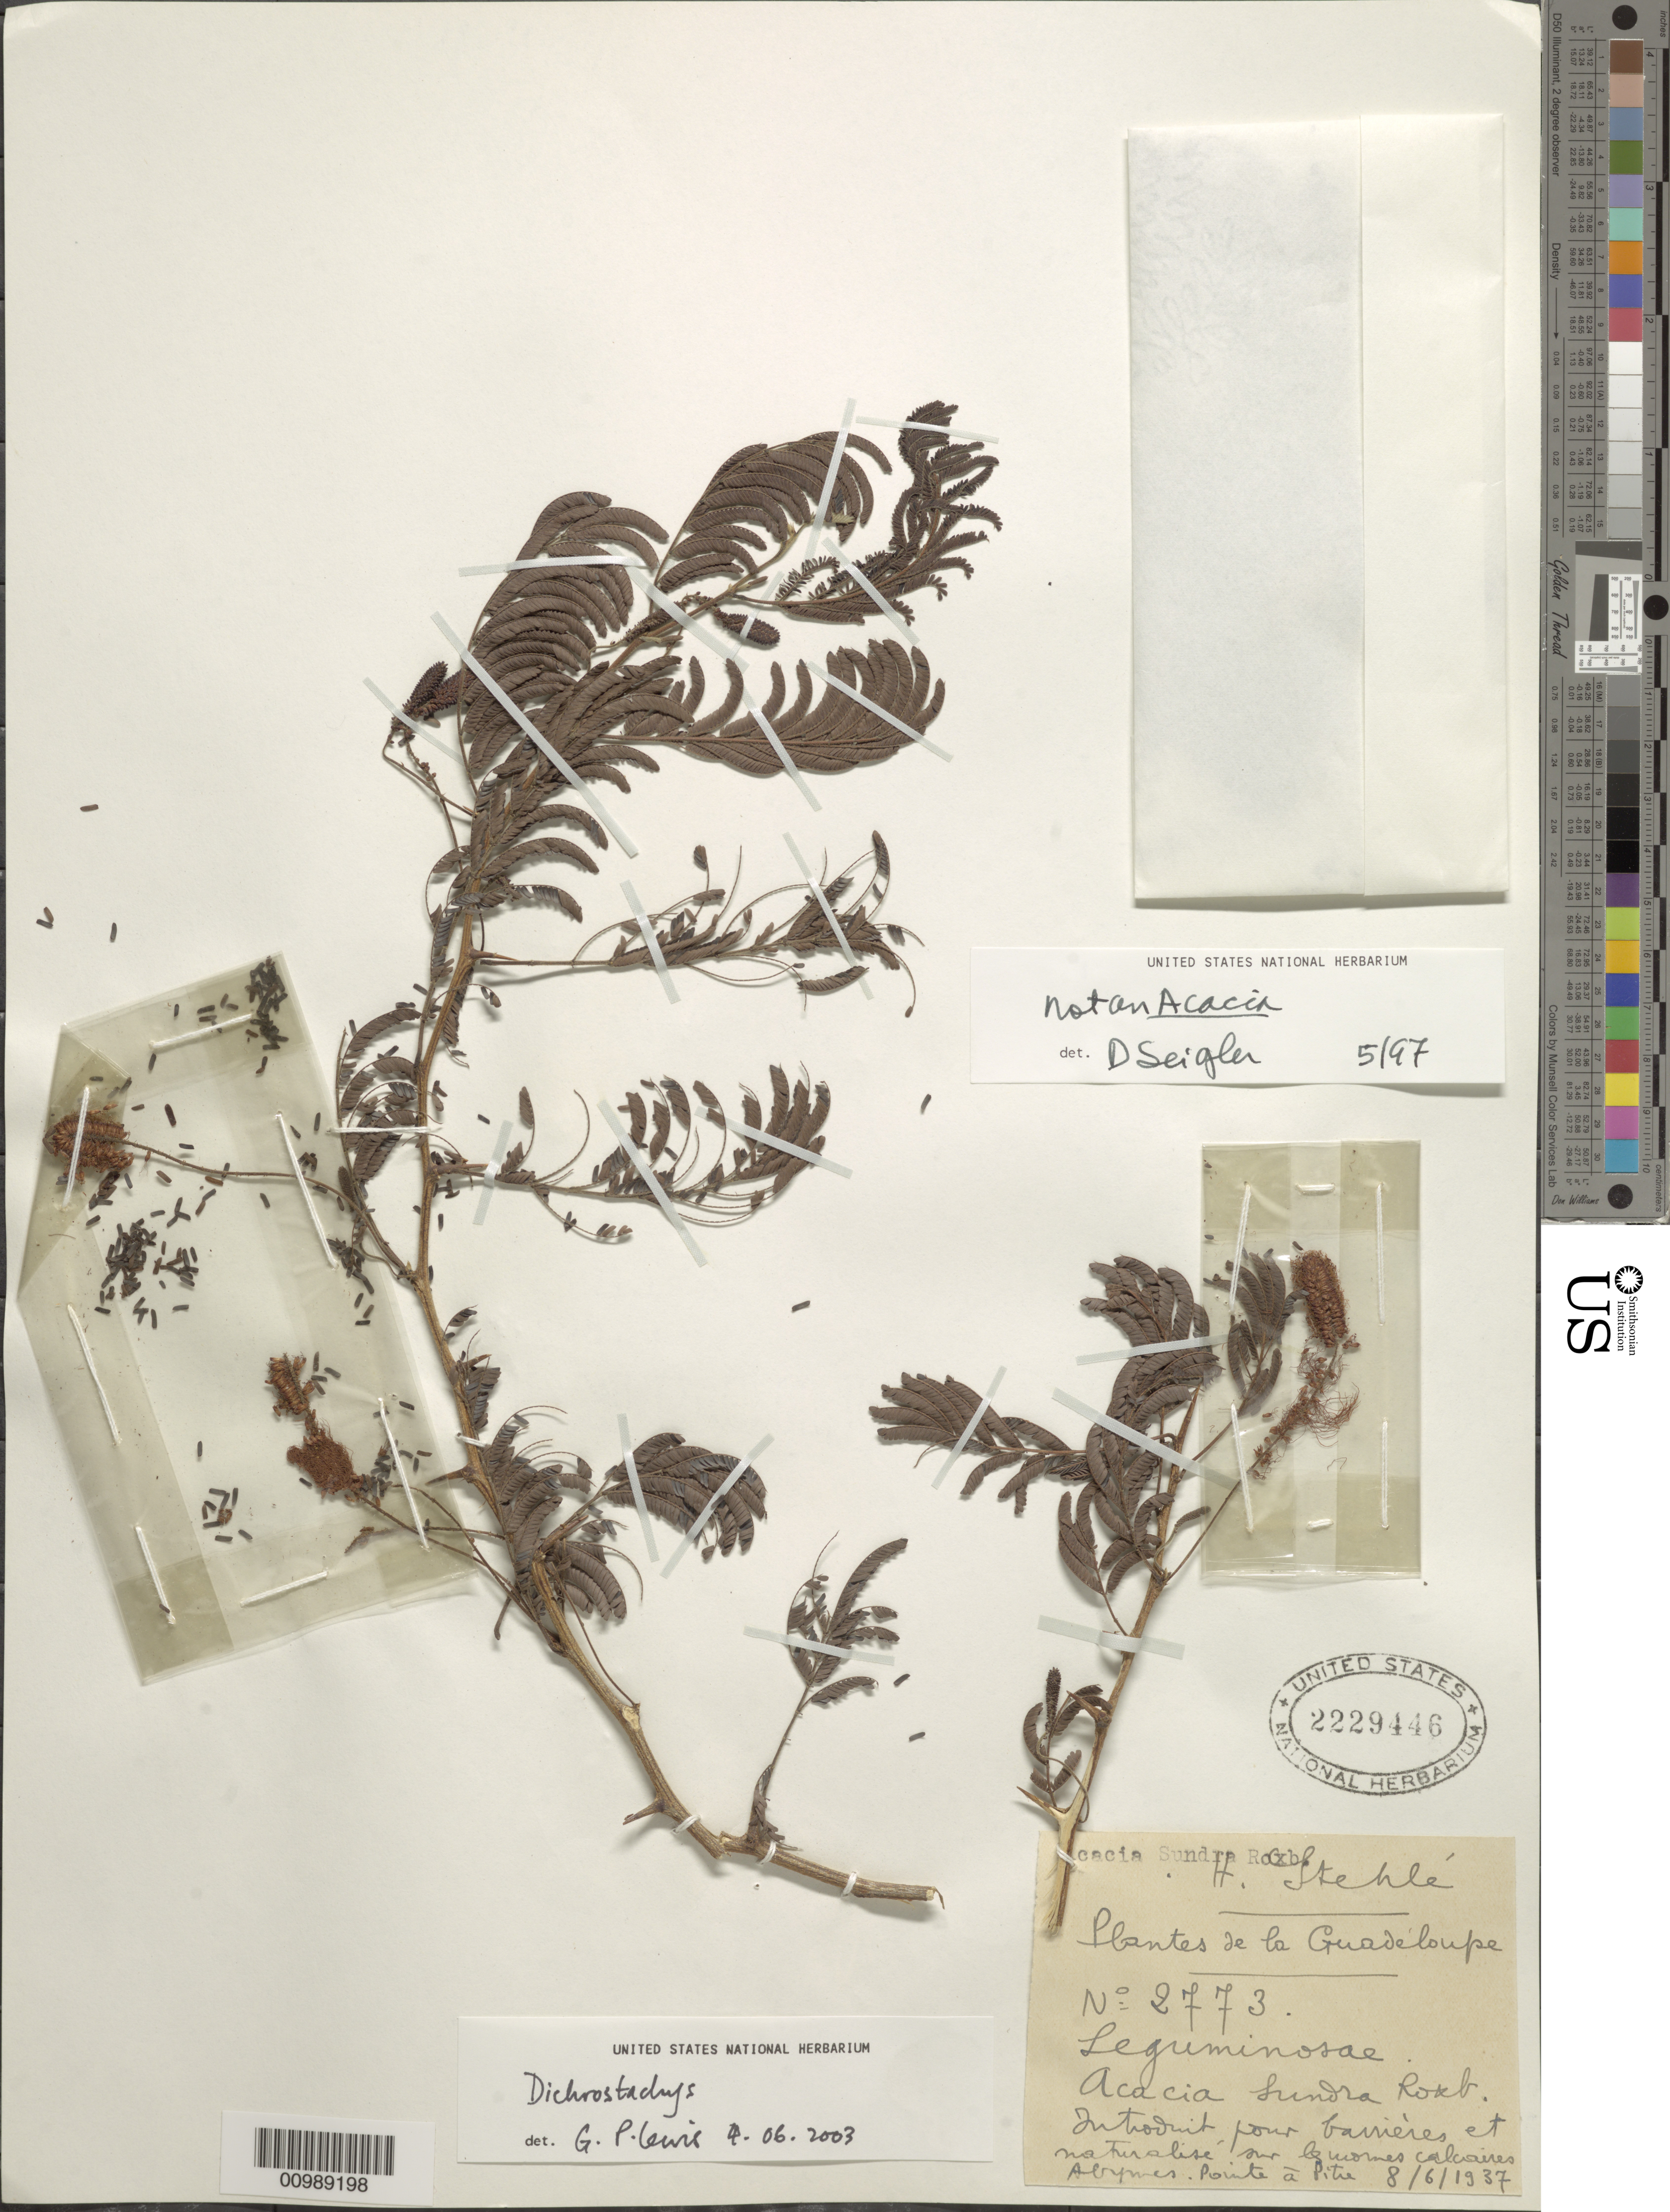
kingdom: Plantae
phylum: Tracheophyta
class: Magnoliopsida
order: Fabales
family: Fabaceae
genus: Dichrostachys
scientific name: Dichrostachys glomerata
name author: (Forssk.) Chiov.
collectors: H. Stehlé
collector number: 2773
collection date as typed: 08 Jun 1937 or 06 Aug 1937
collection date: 1937-06-08 or 1937-08-06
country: Guadeloupe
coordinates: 0 N, 0 E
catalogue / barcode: US 2229446